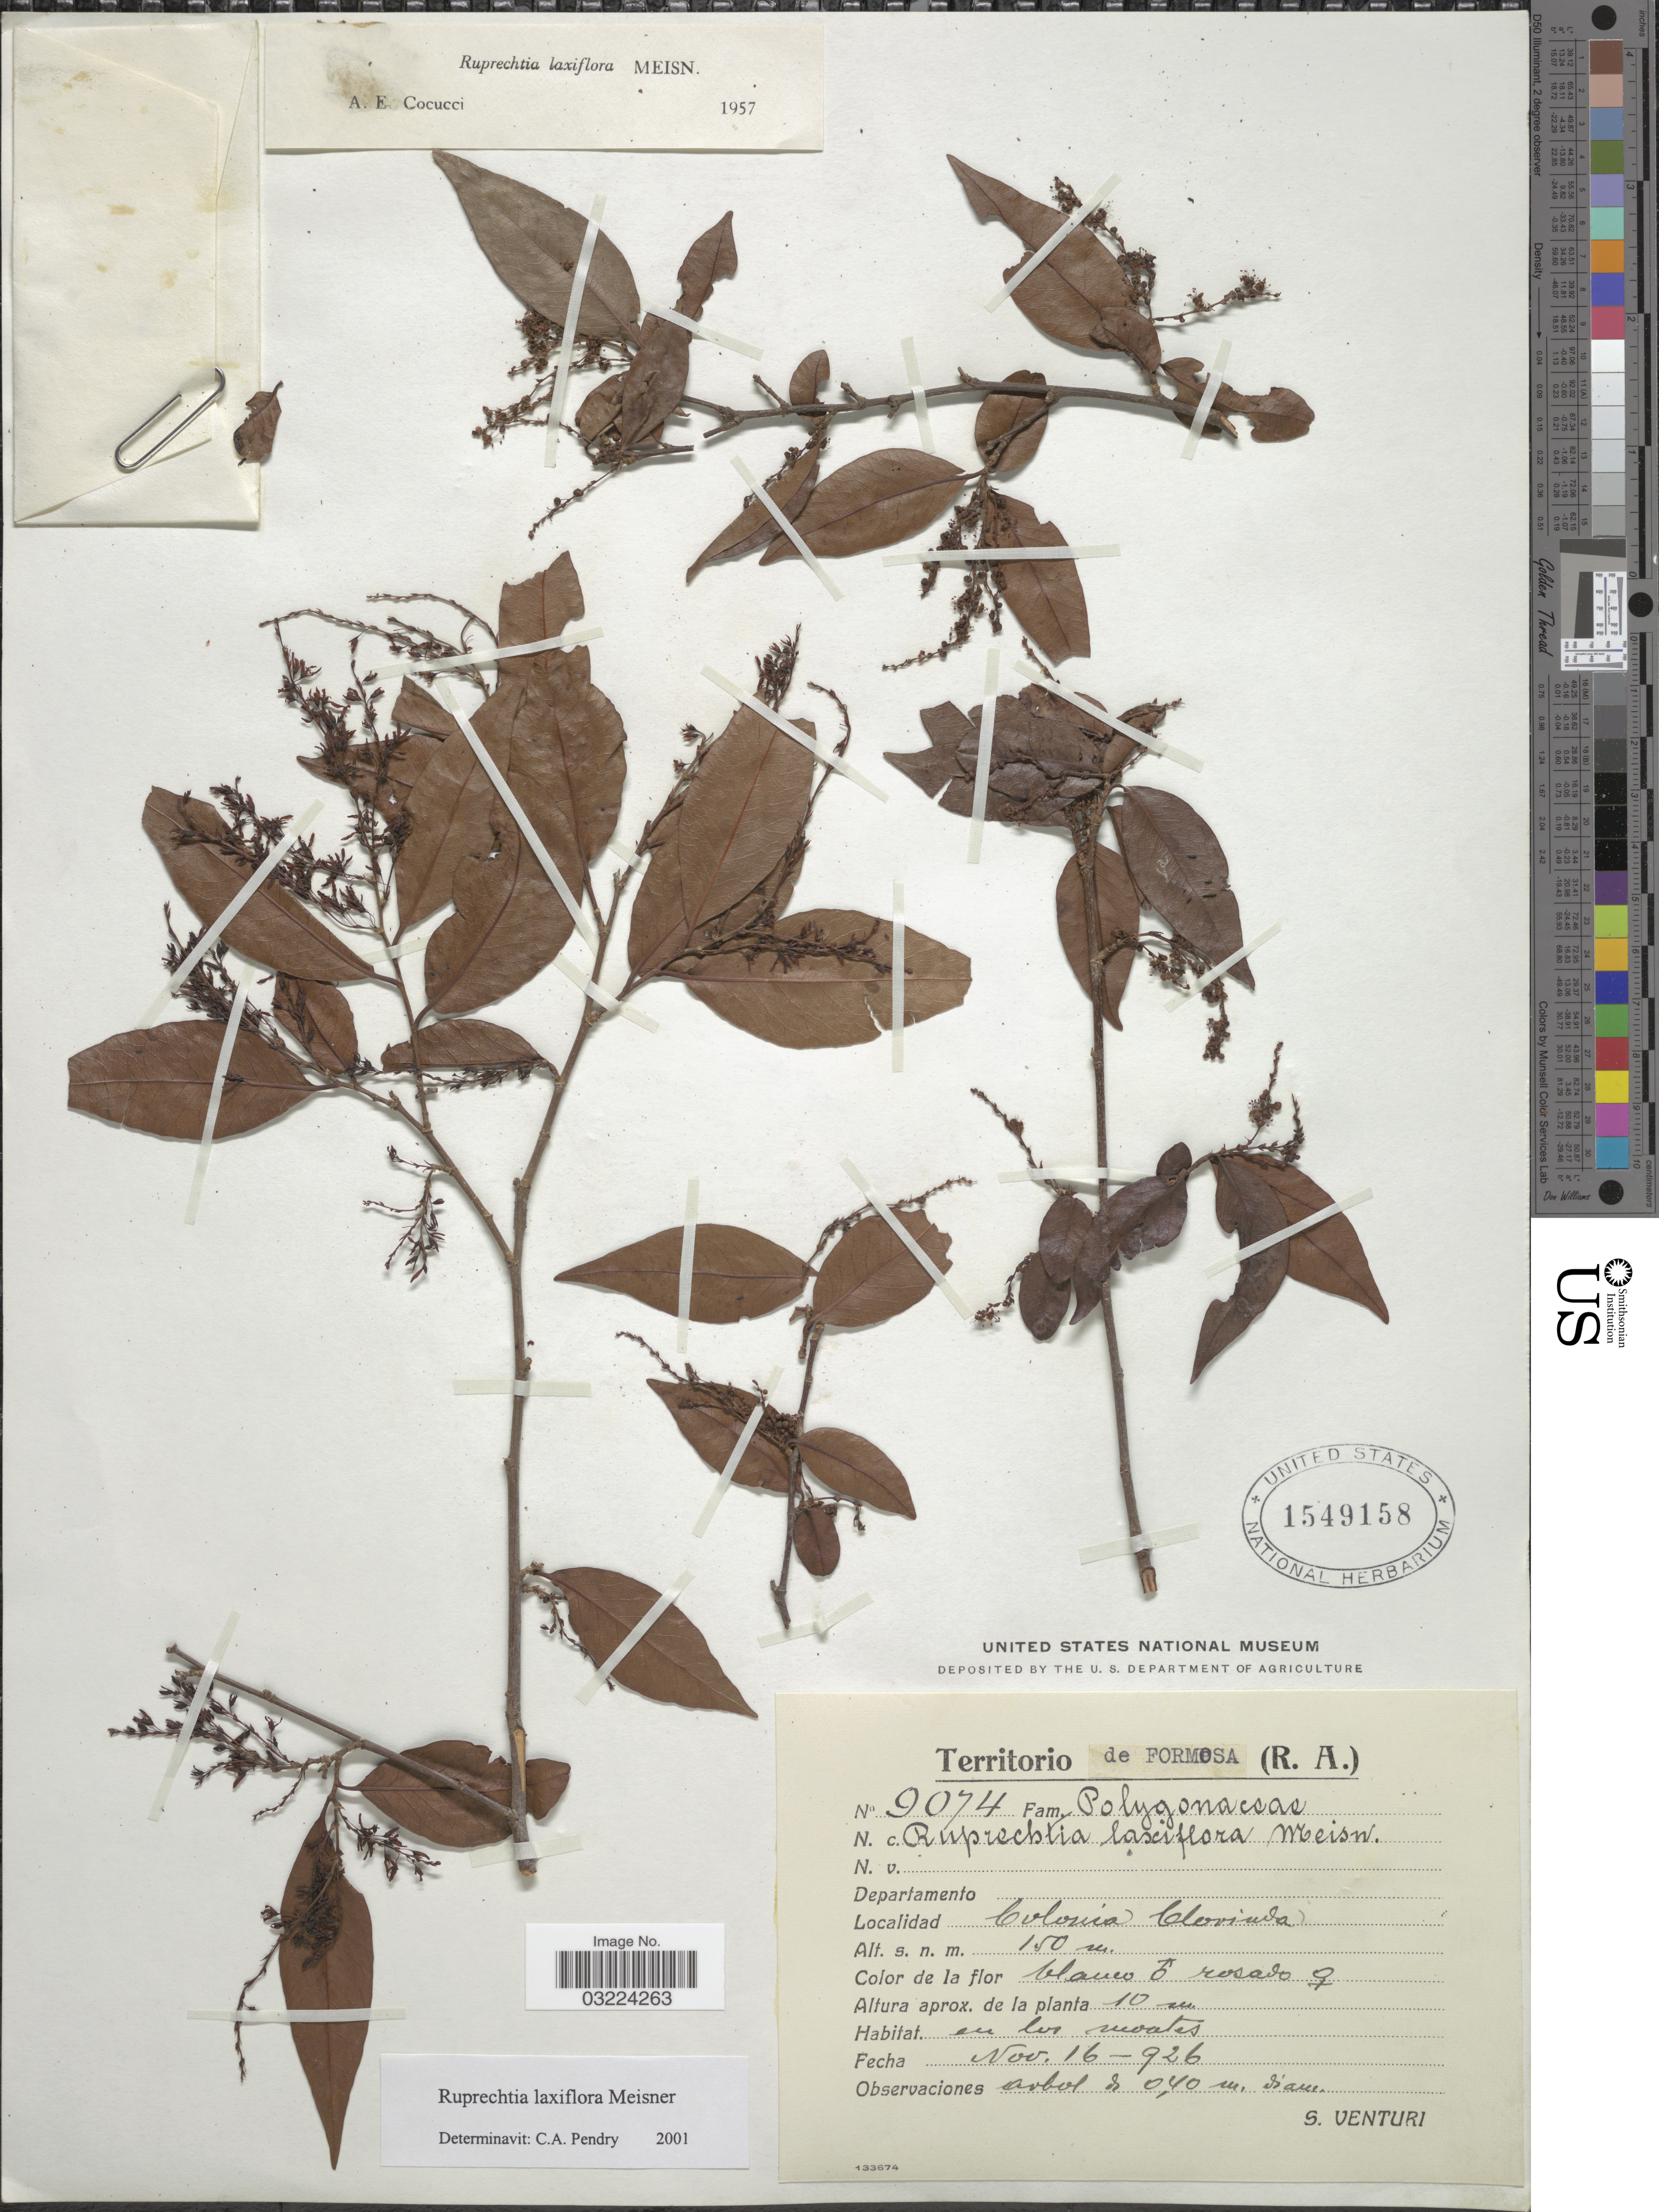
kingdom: Plantae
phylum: Tracheophyta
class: Magnoliopsida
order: Caryophyllales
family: Polygonaceae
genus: Ruprechtia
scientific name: Ruprechtia laxiflora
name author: Meisn.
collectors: S. Venturi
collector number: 9074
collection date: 1926-11-16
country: Argentina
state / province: Formosa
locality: Colonia Clorinda.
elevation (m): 150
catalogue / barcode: US 1549158